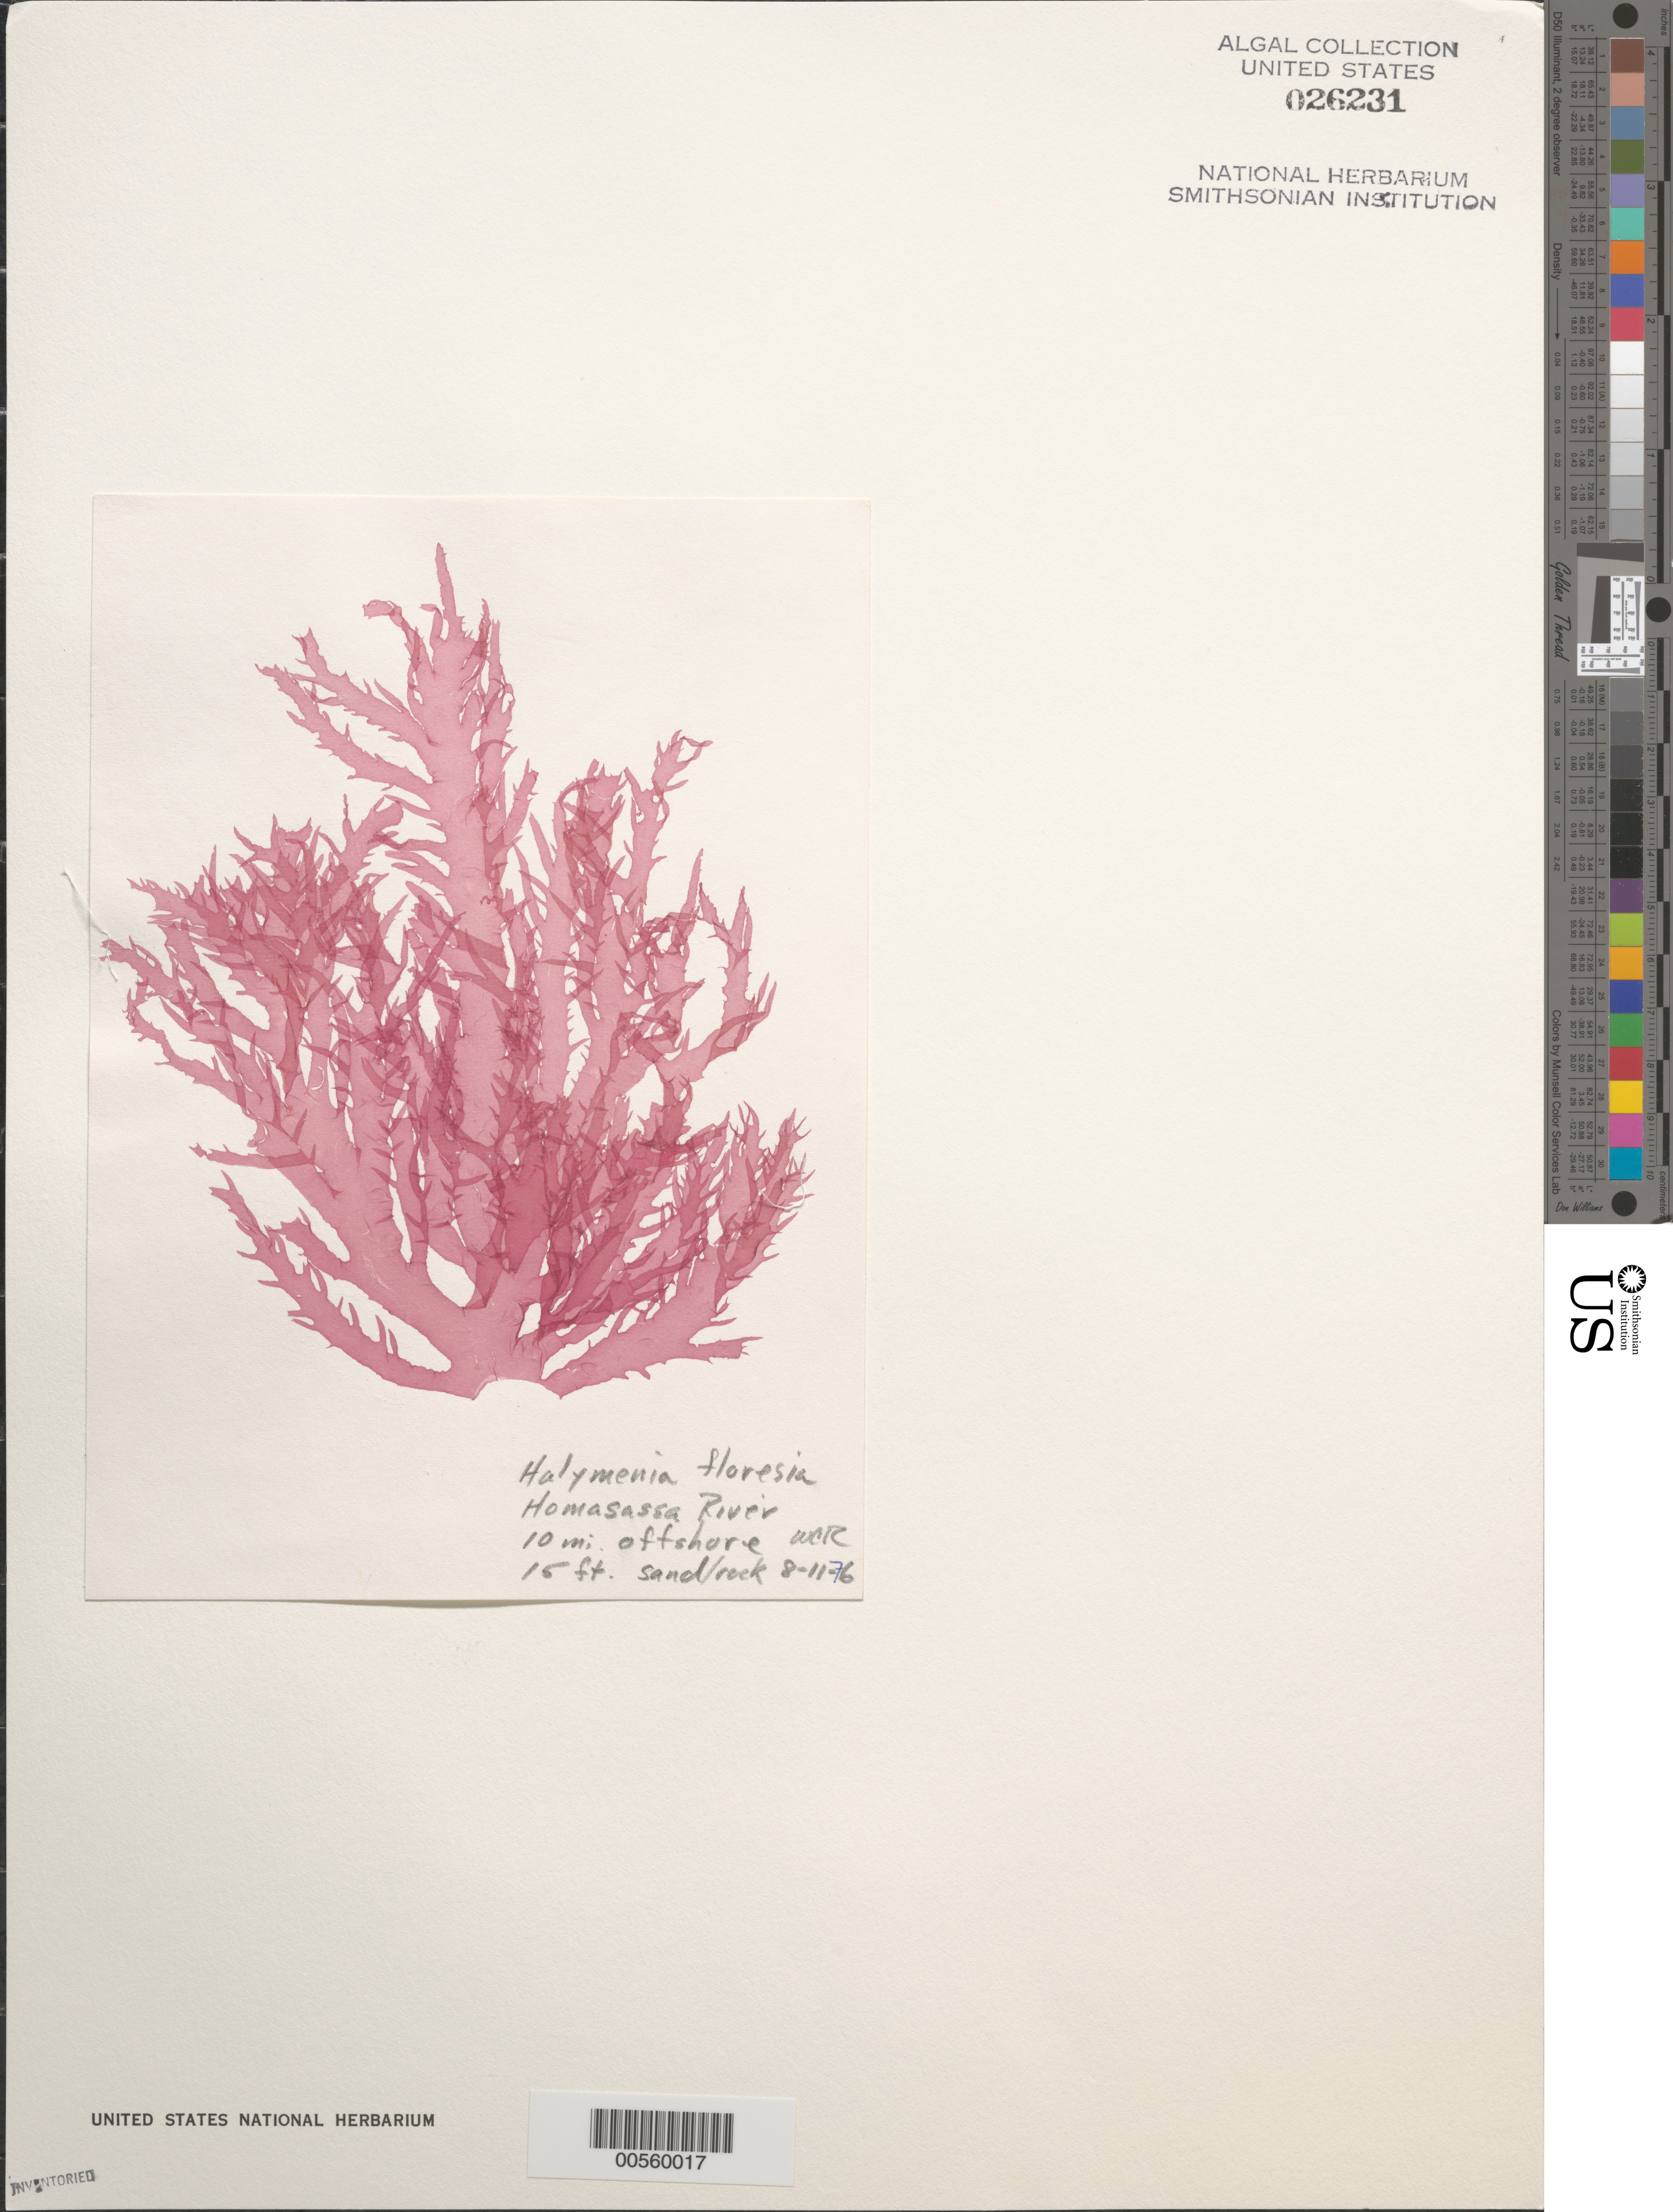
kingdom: Plantae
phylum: Rhodophyta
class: Florideophyceae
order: Halymeniales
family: Halymeniaceae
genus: Halymenia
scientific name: Halymenia floresii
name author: (Clemente) C. Agardh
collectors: W. C. Roth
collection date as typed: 11 Aug 1976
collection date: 1976-08-11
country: United States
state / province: Florida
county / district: Citrus County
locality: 10 miles off Homosassa River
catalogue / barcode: US 26231